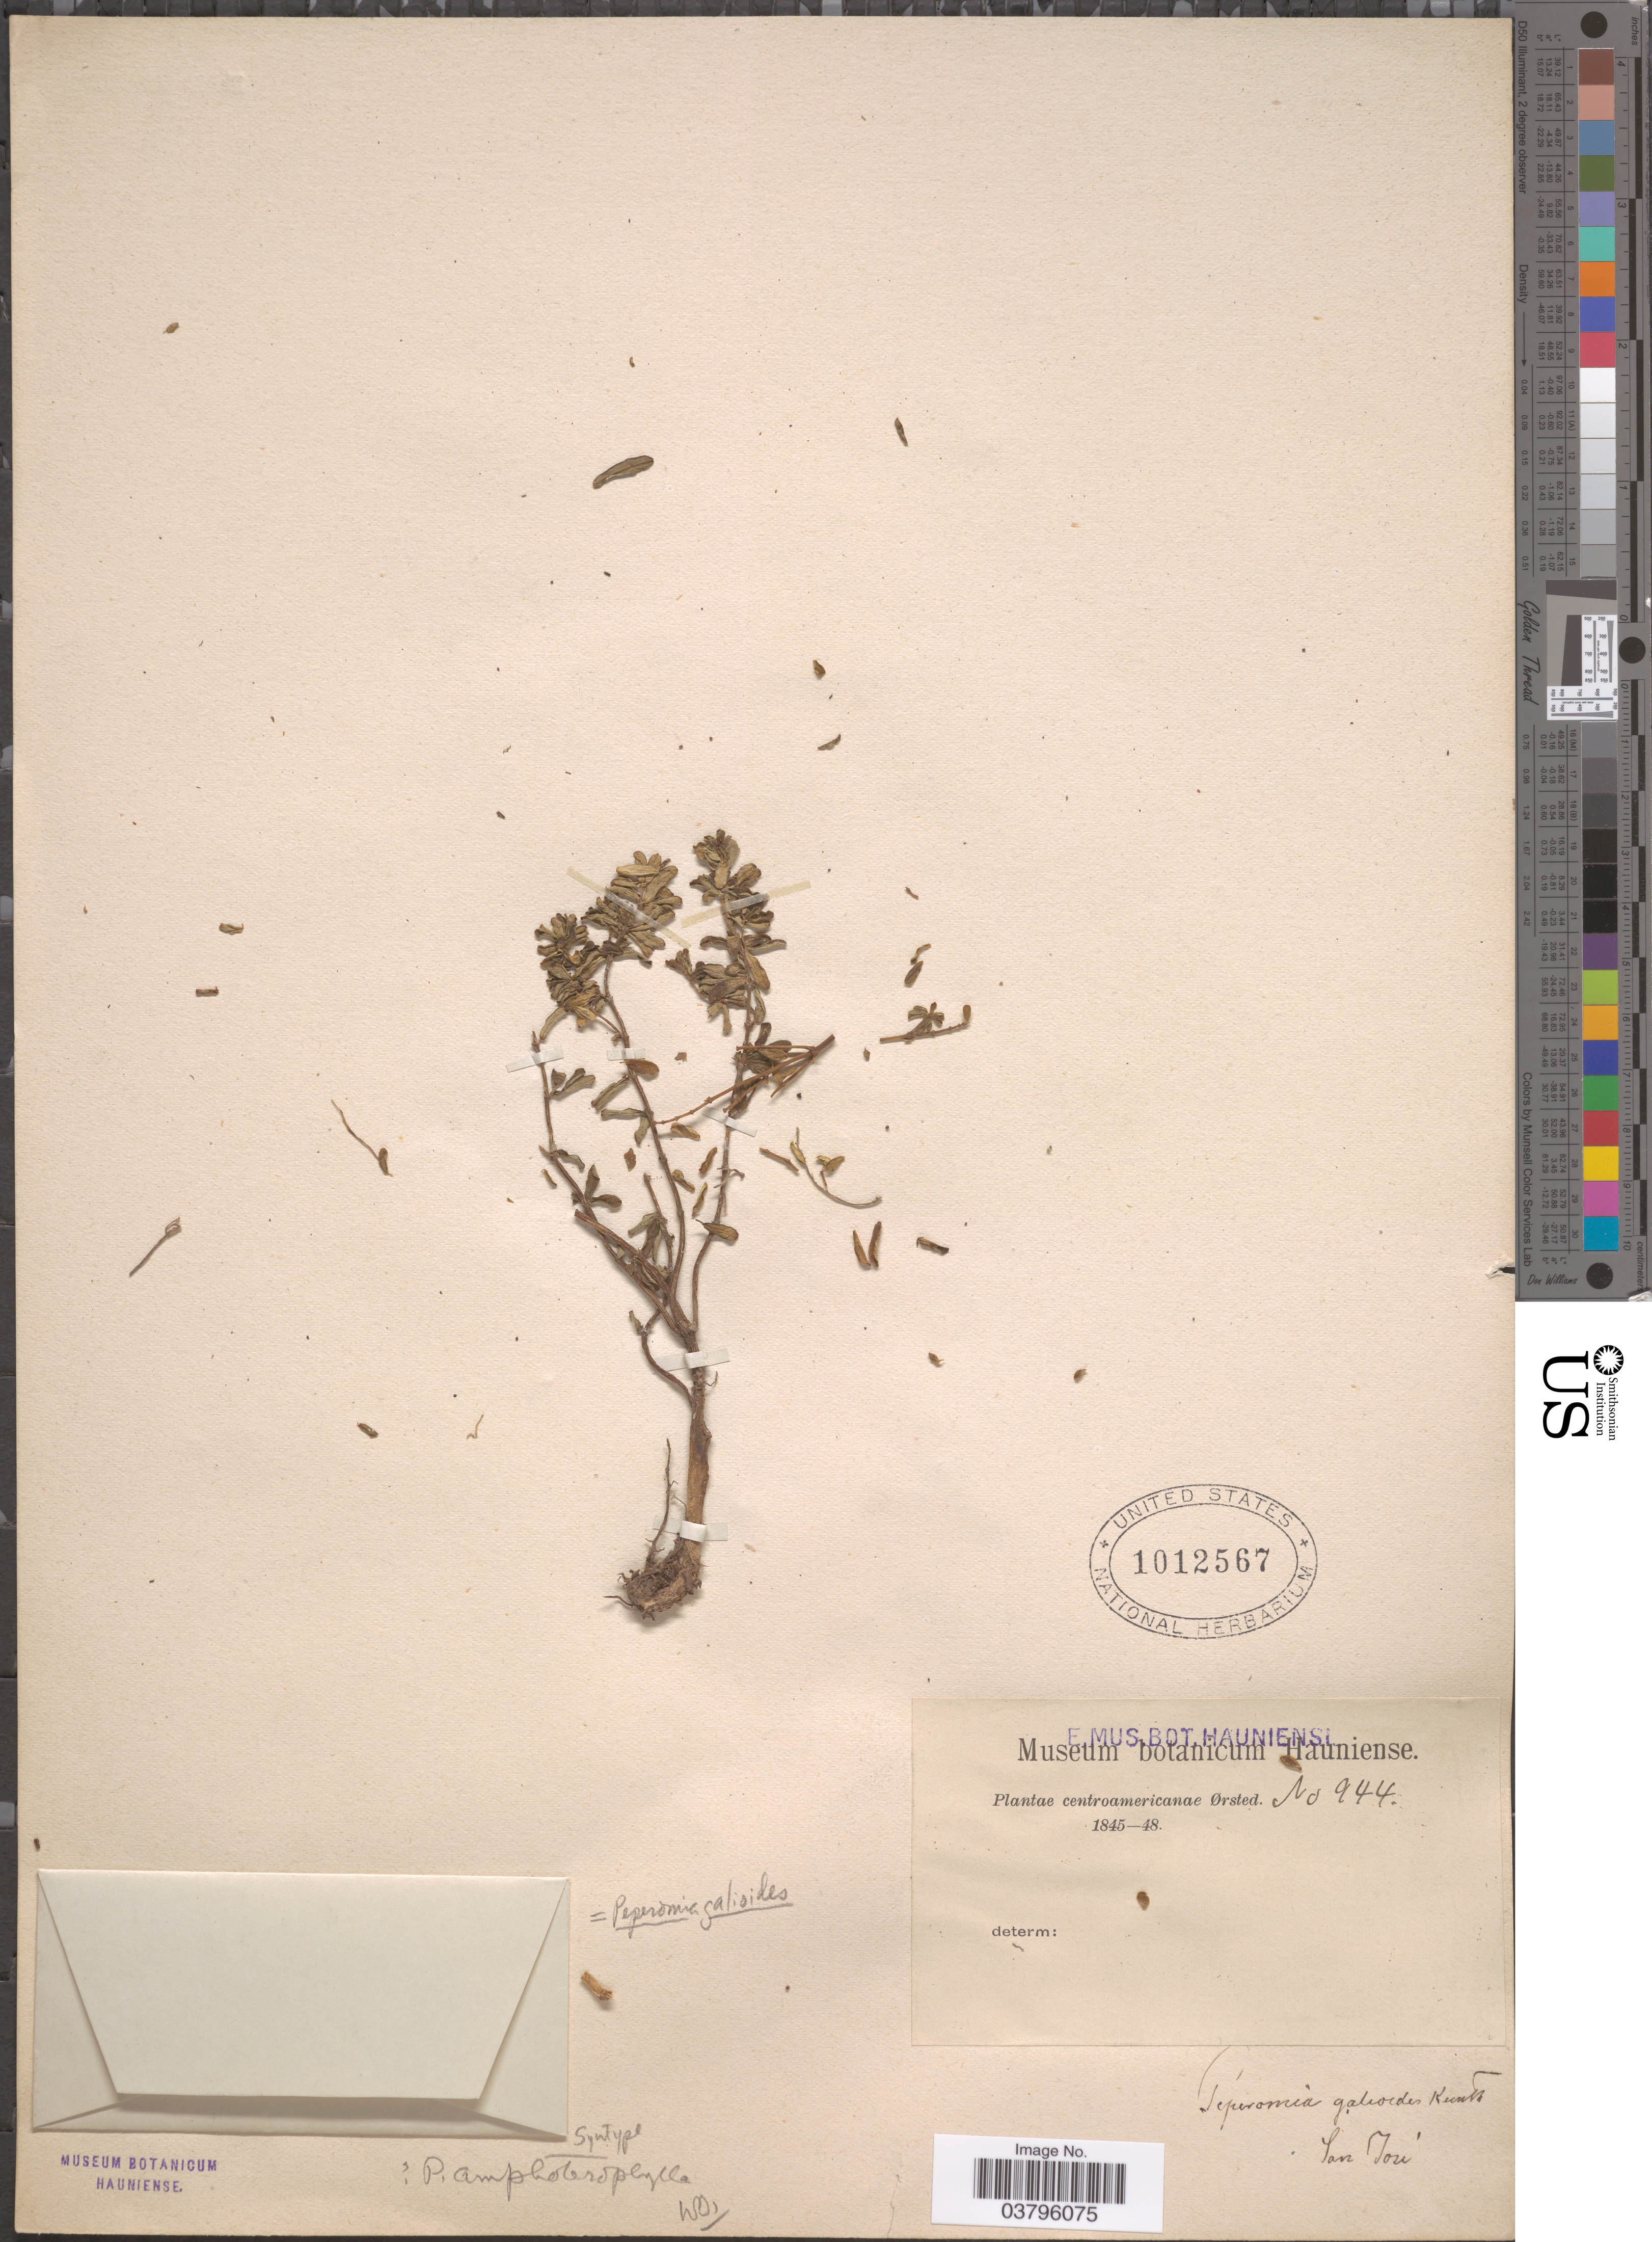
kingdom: Plantae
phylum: Tracheophyta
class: Magnoliopsida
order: Piperales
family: Piperaceae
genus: Peperomia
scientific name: Peperomia galioides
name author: Kunth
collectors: Ørsted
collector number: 944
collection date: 1845/1848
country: Costa Rica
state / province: San José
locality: Centroamericanae.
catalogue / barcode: US 1012567